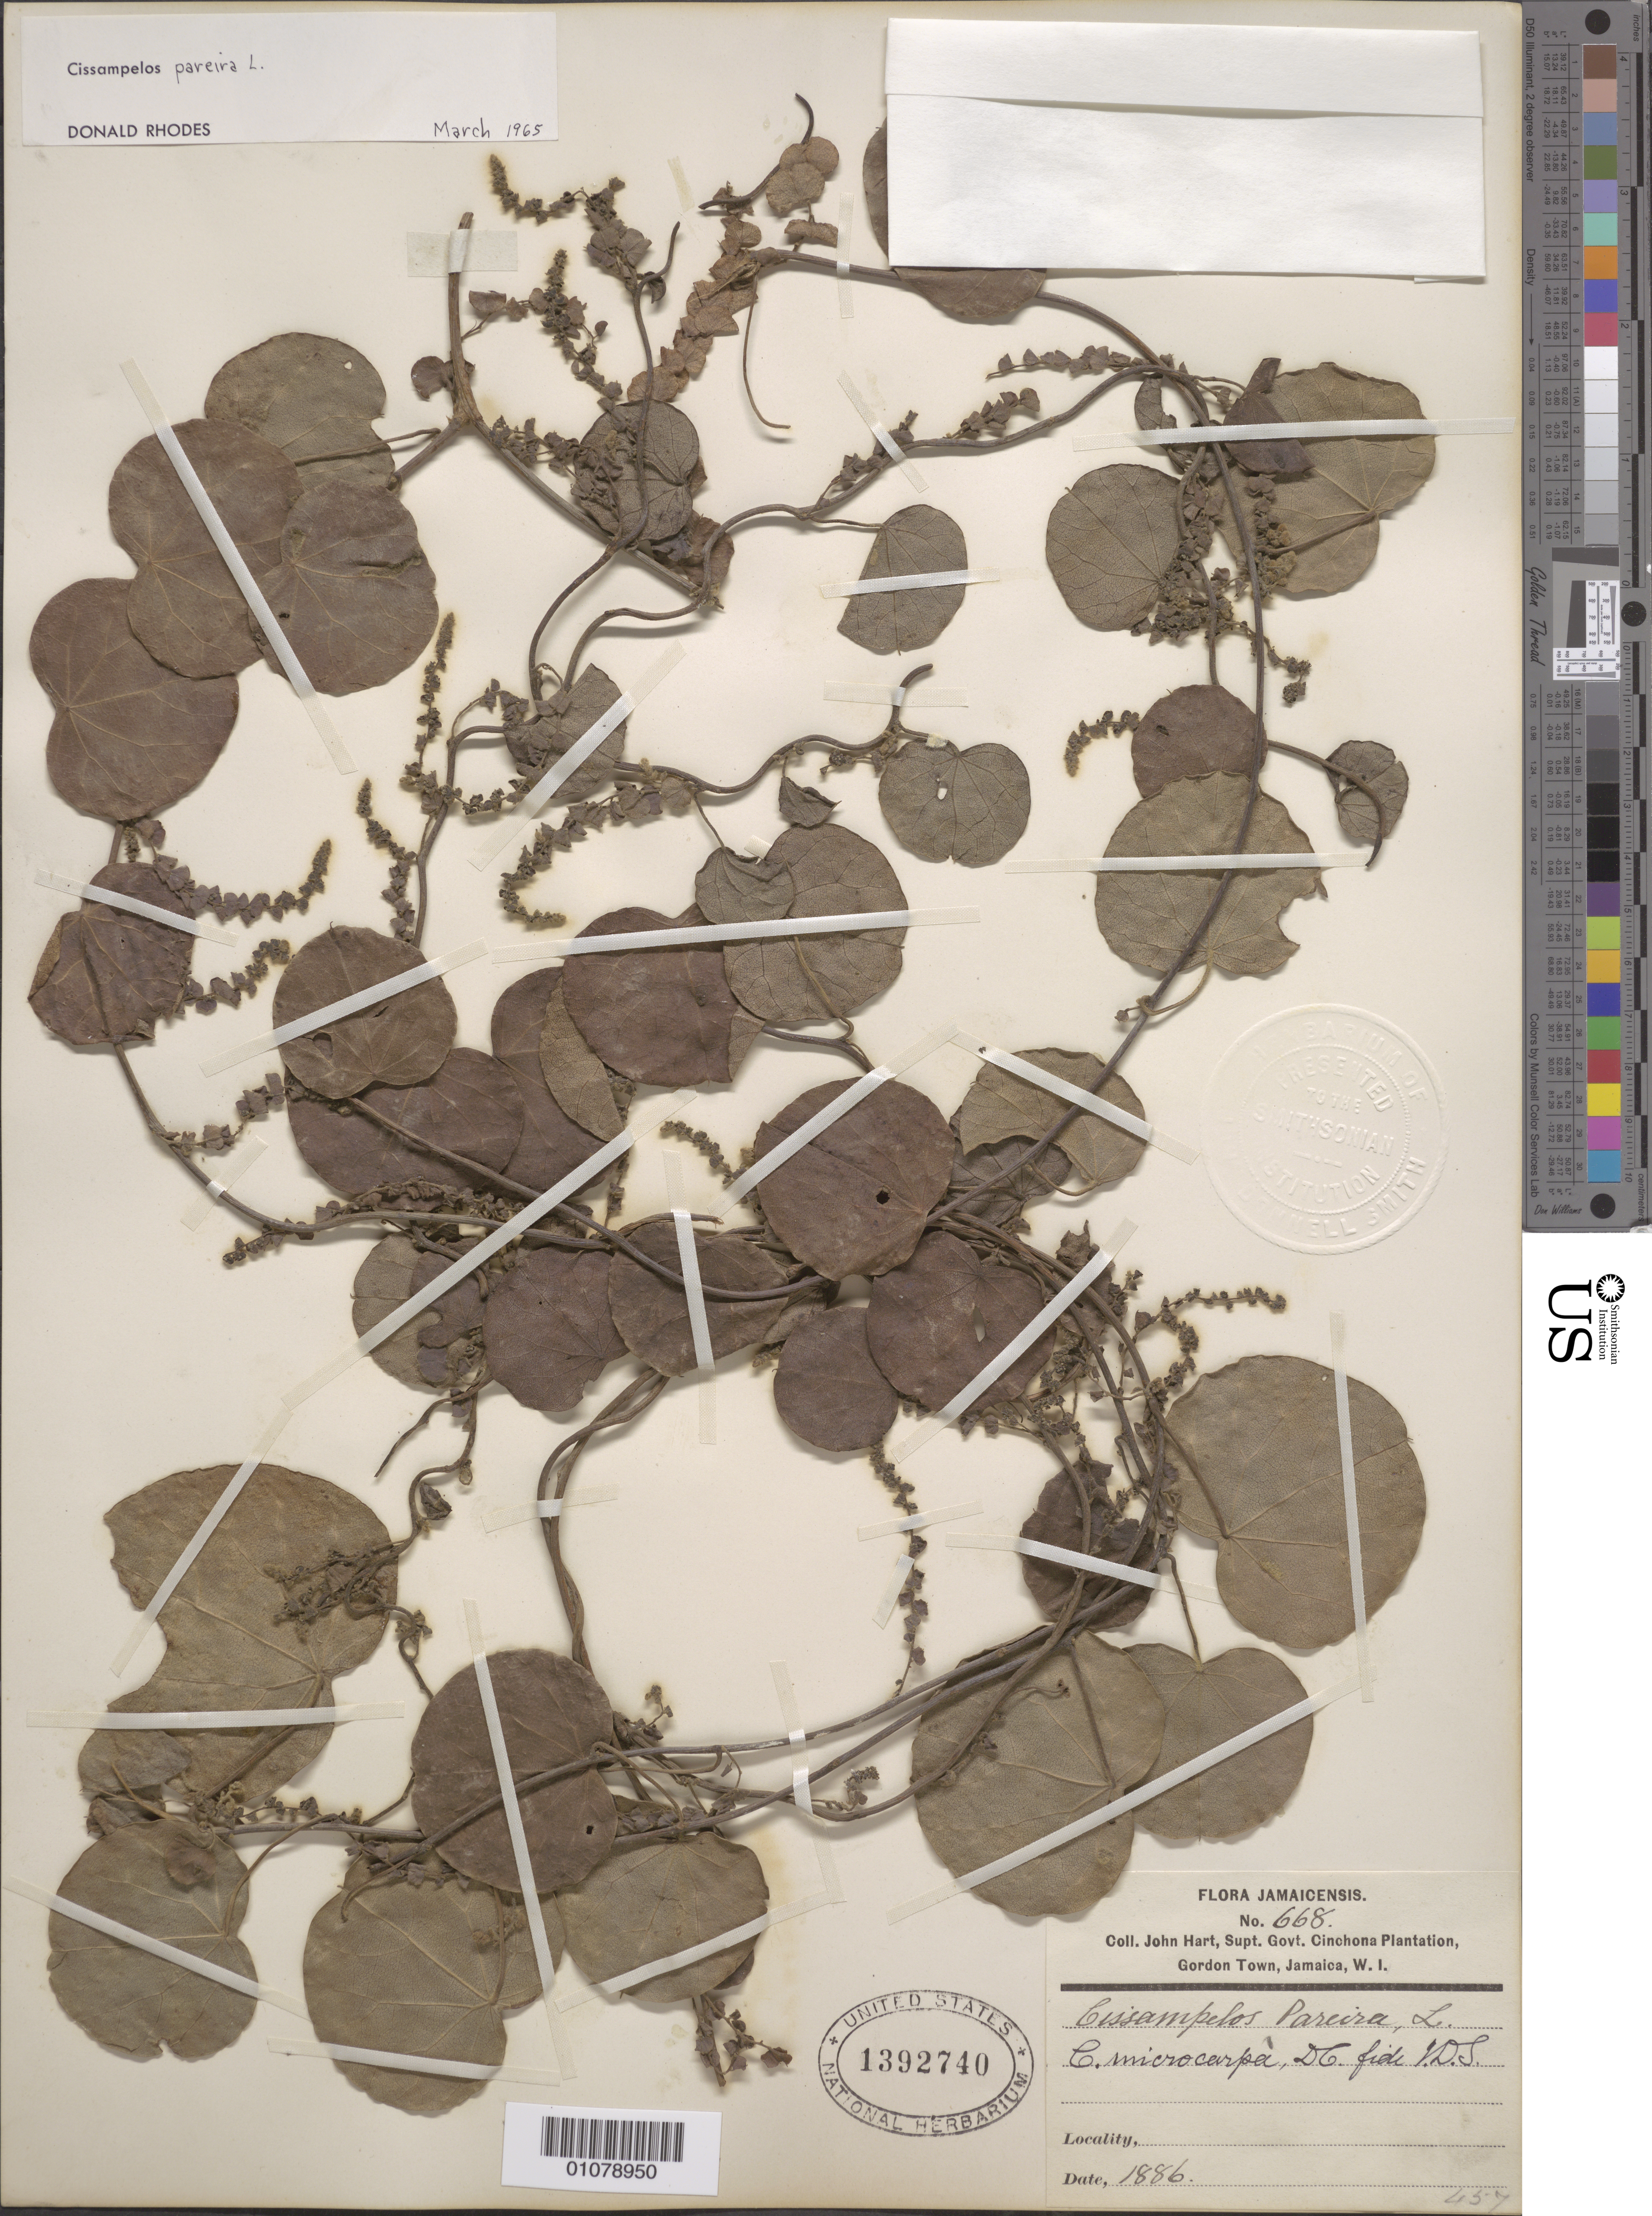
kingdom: Plantae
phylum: Tracheophyta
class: Magnoliopsida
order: Ranunculales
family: Menispermaceae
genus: Cissampelos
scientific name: Cissampelos pareira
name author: L.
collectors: J. Hart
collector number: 668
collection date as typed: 1886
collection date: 1886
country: Jamaica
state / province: Saint Andrew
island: Jamaica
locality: Gordon Town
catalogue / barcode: US 1392740